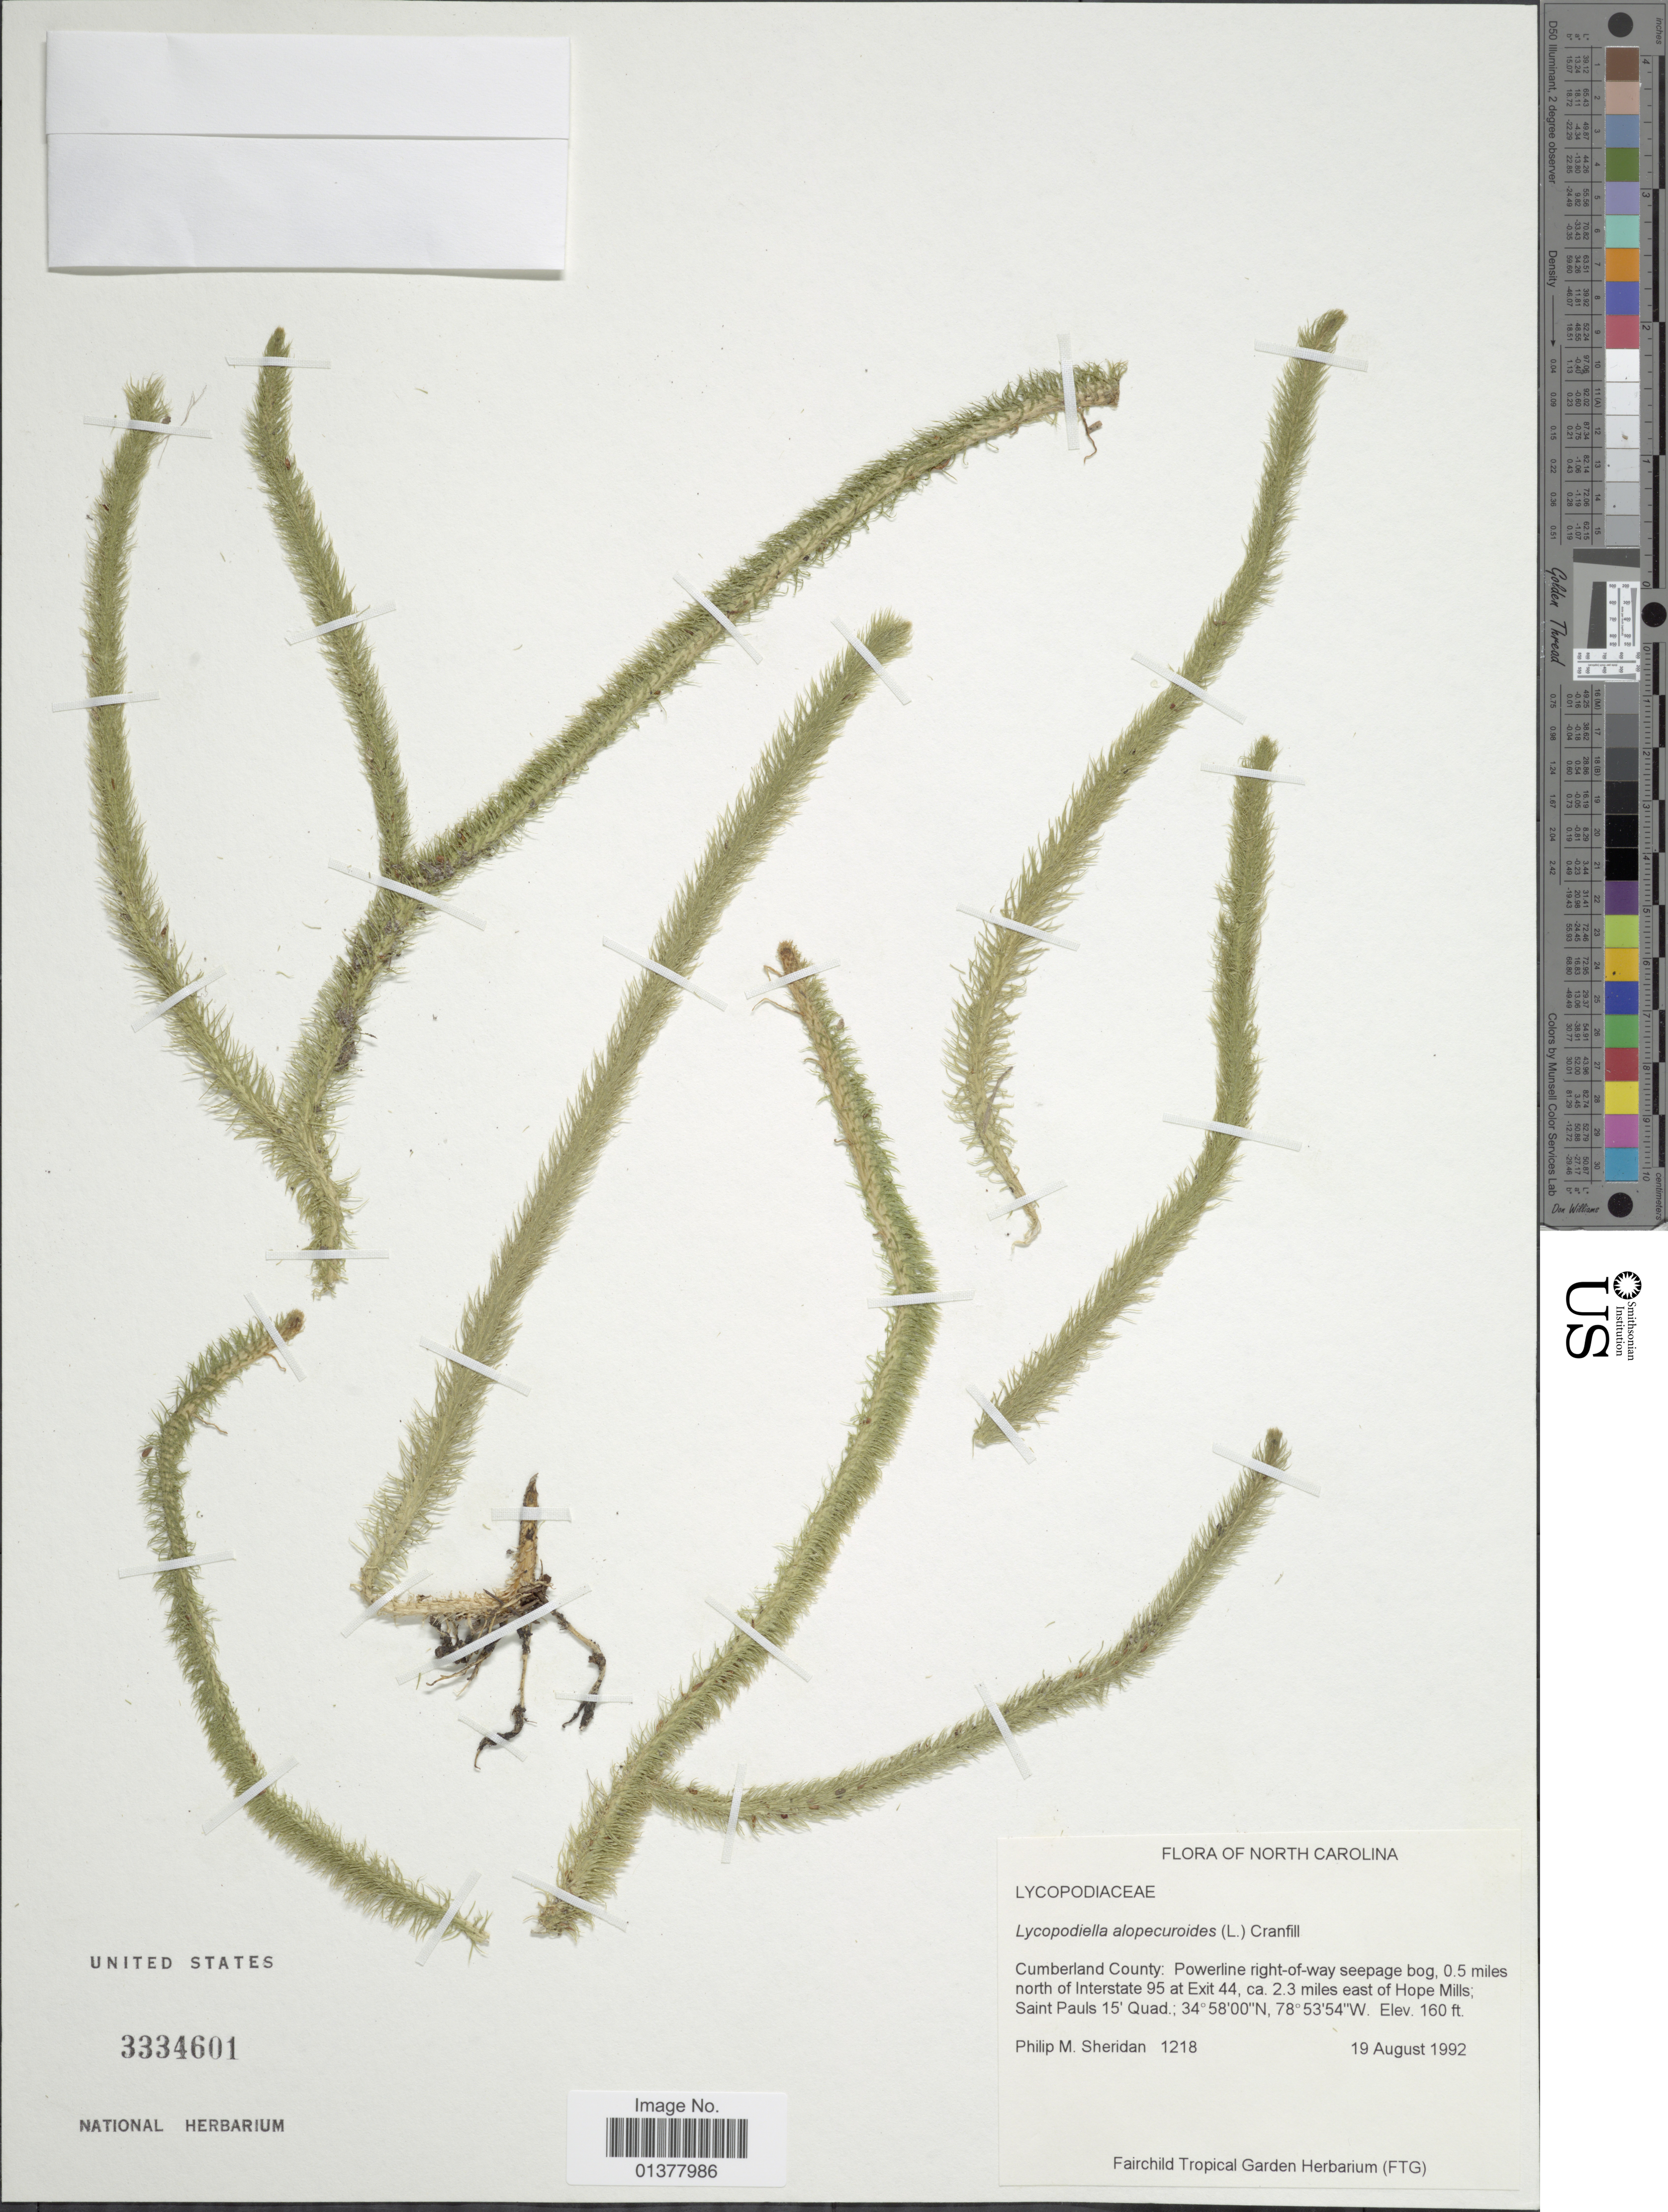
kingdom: Plantae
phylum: Tracheophyta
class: Lycopodiopsida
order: Lycopodiales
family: Lycopodiaceae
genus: Lycopodiella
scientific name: Lycopodiella alopecuroides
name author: (L.) Cranfill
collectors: P. Sheridan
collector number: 1218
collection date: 1992-08-19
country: United States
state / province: North Carolina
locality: Cumberland County: Powerline right-of-way seepage bog. 0.5 miles north of Interstate 95 at Exit 44, ca. 2.3 miles east of Hope Mills, Saint Pauls 15' Quad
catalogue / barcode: US 3334601